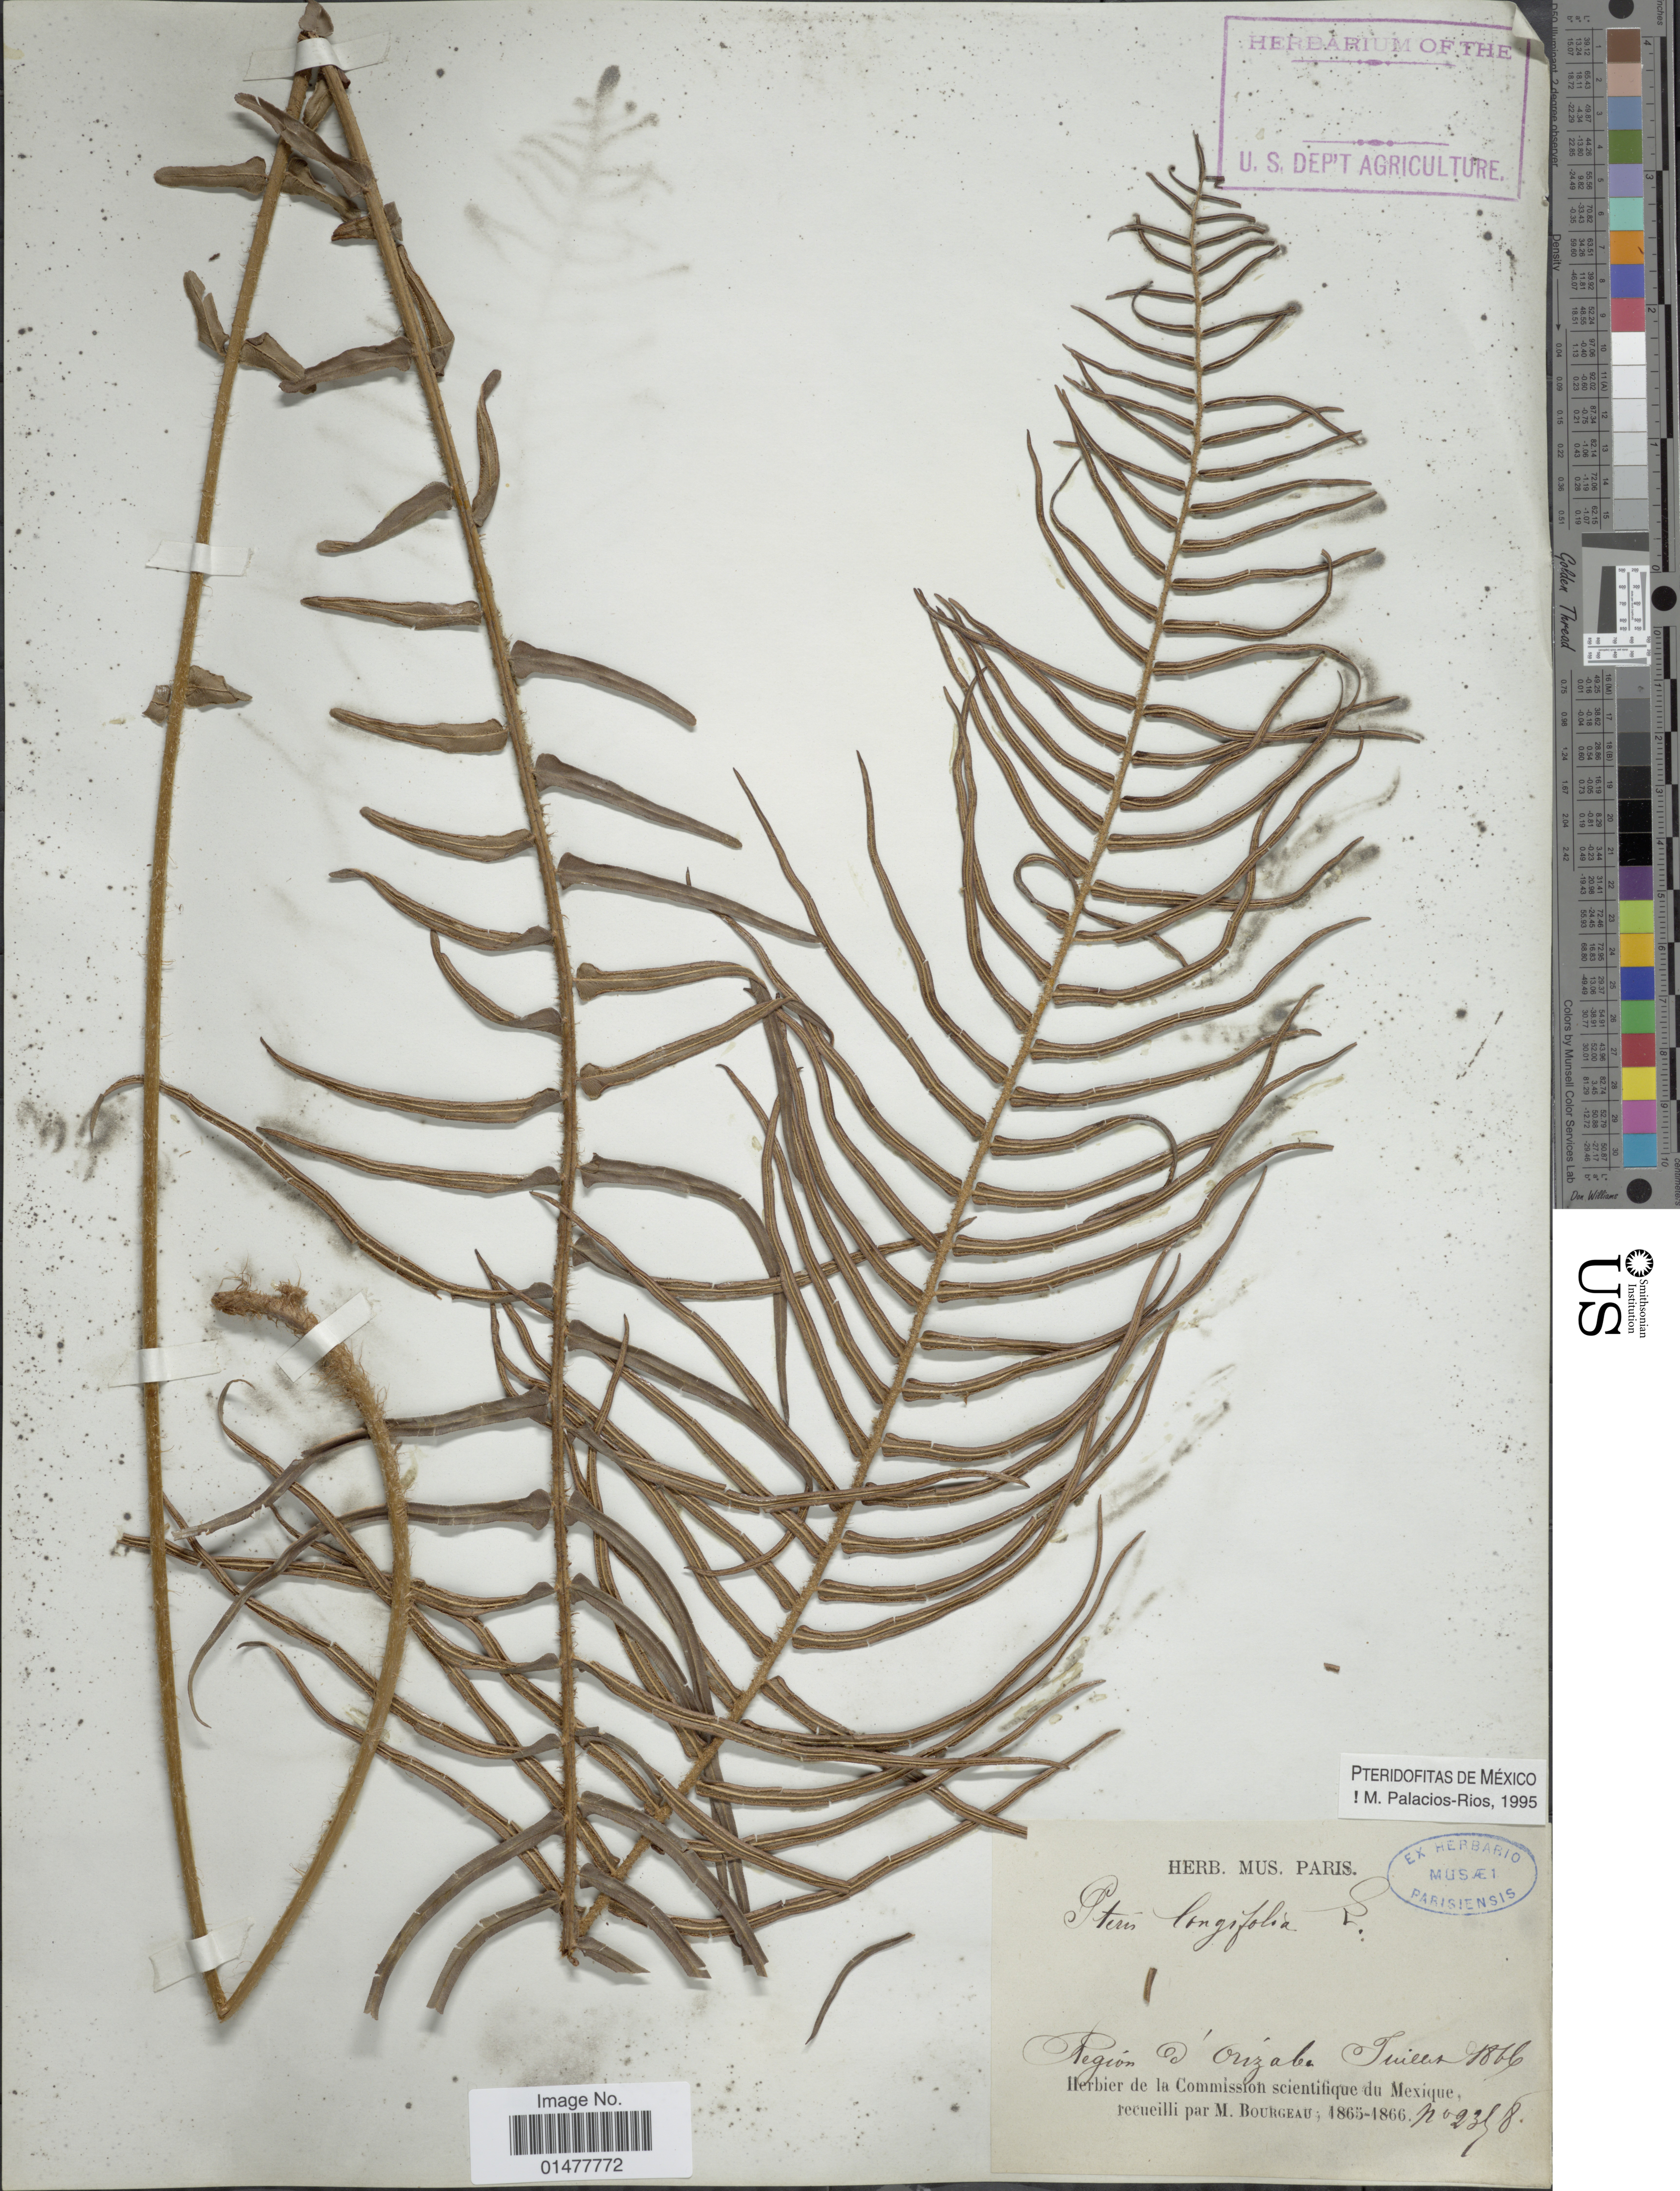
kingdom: Plantae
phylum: Tracheophyta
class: Polypodiopsida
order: Polypodiales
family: Pteridaceae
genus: Pteris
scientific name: Pteris longifolia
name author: L.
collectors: M. Bourgeau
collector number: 2398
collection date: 1866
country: Mexico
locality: Région d'Orizaba